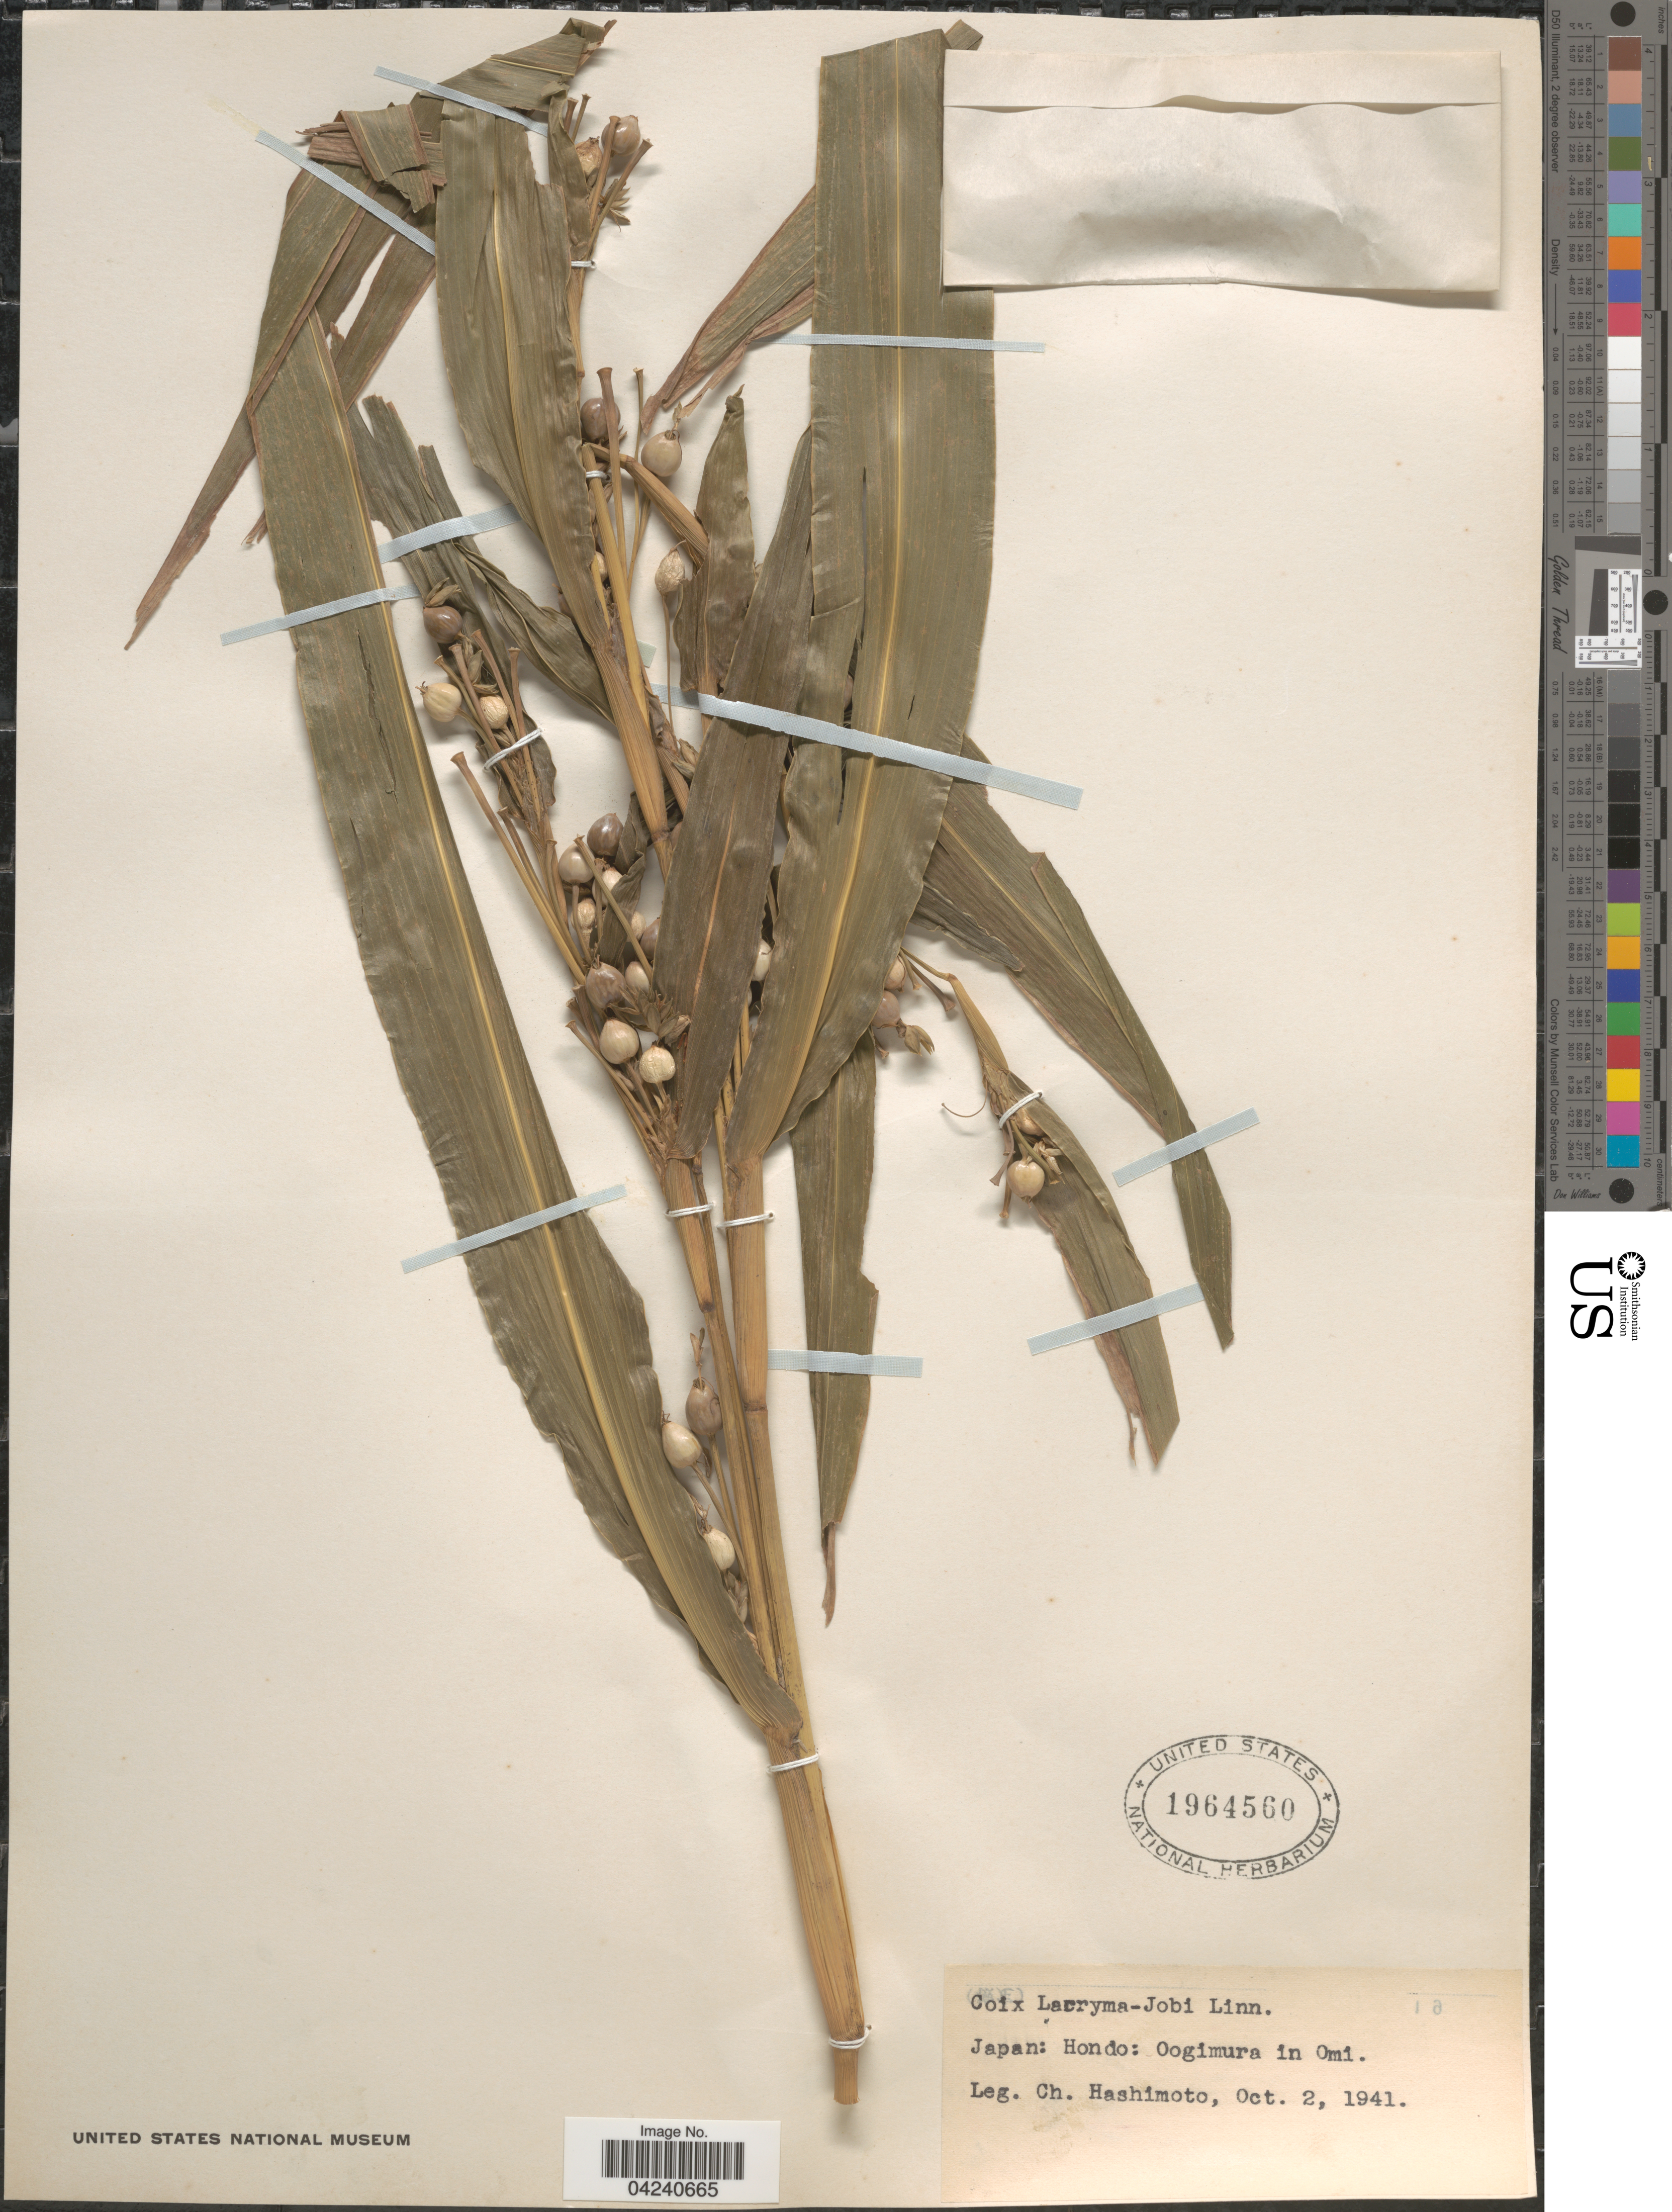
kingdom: Plantae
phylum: Tracheophyta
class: Liliopsida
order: Poales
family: Poaceae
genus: Coix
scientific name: Coix lacryma-jobi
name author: L.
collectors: C. Hashimoto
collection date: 1941-10-02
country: Japan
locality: Hondo: Oogimura in Omi.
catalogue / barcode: US 1964560